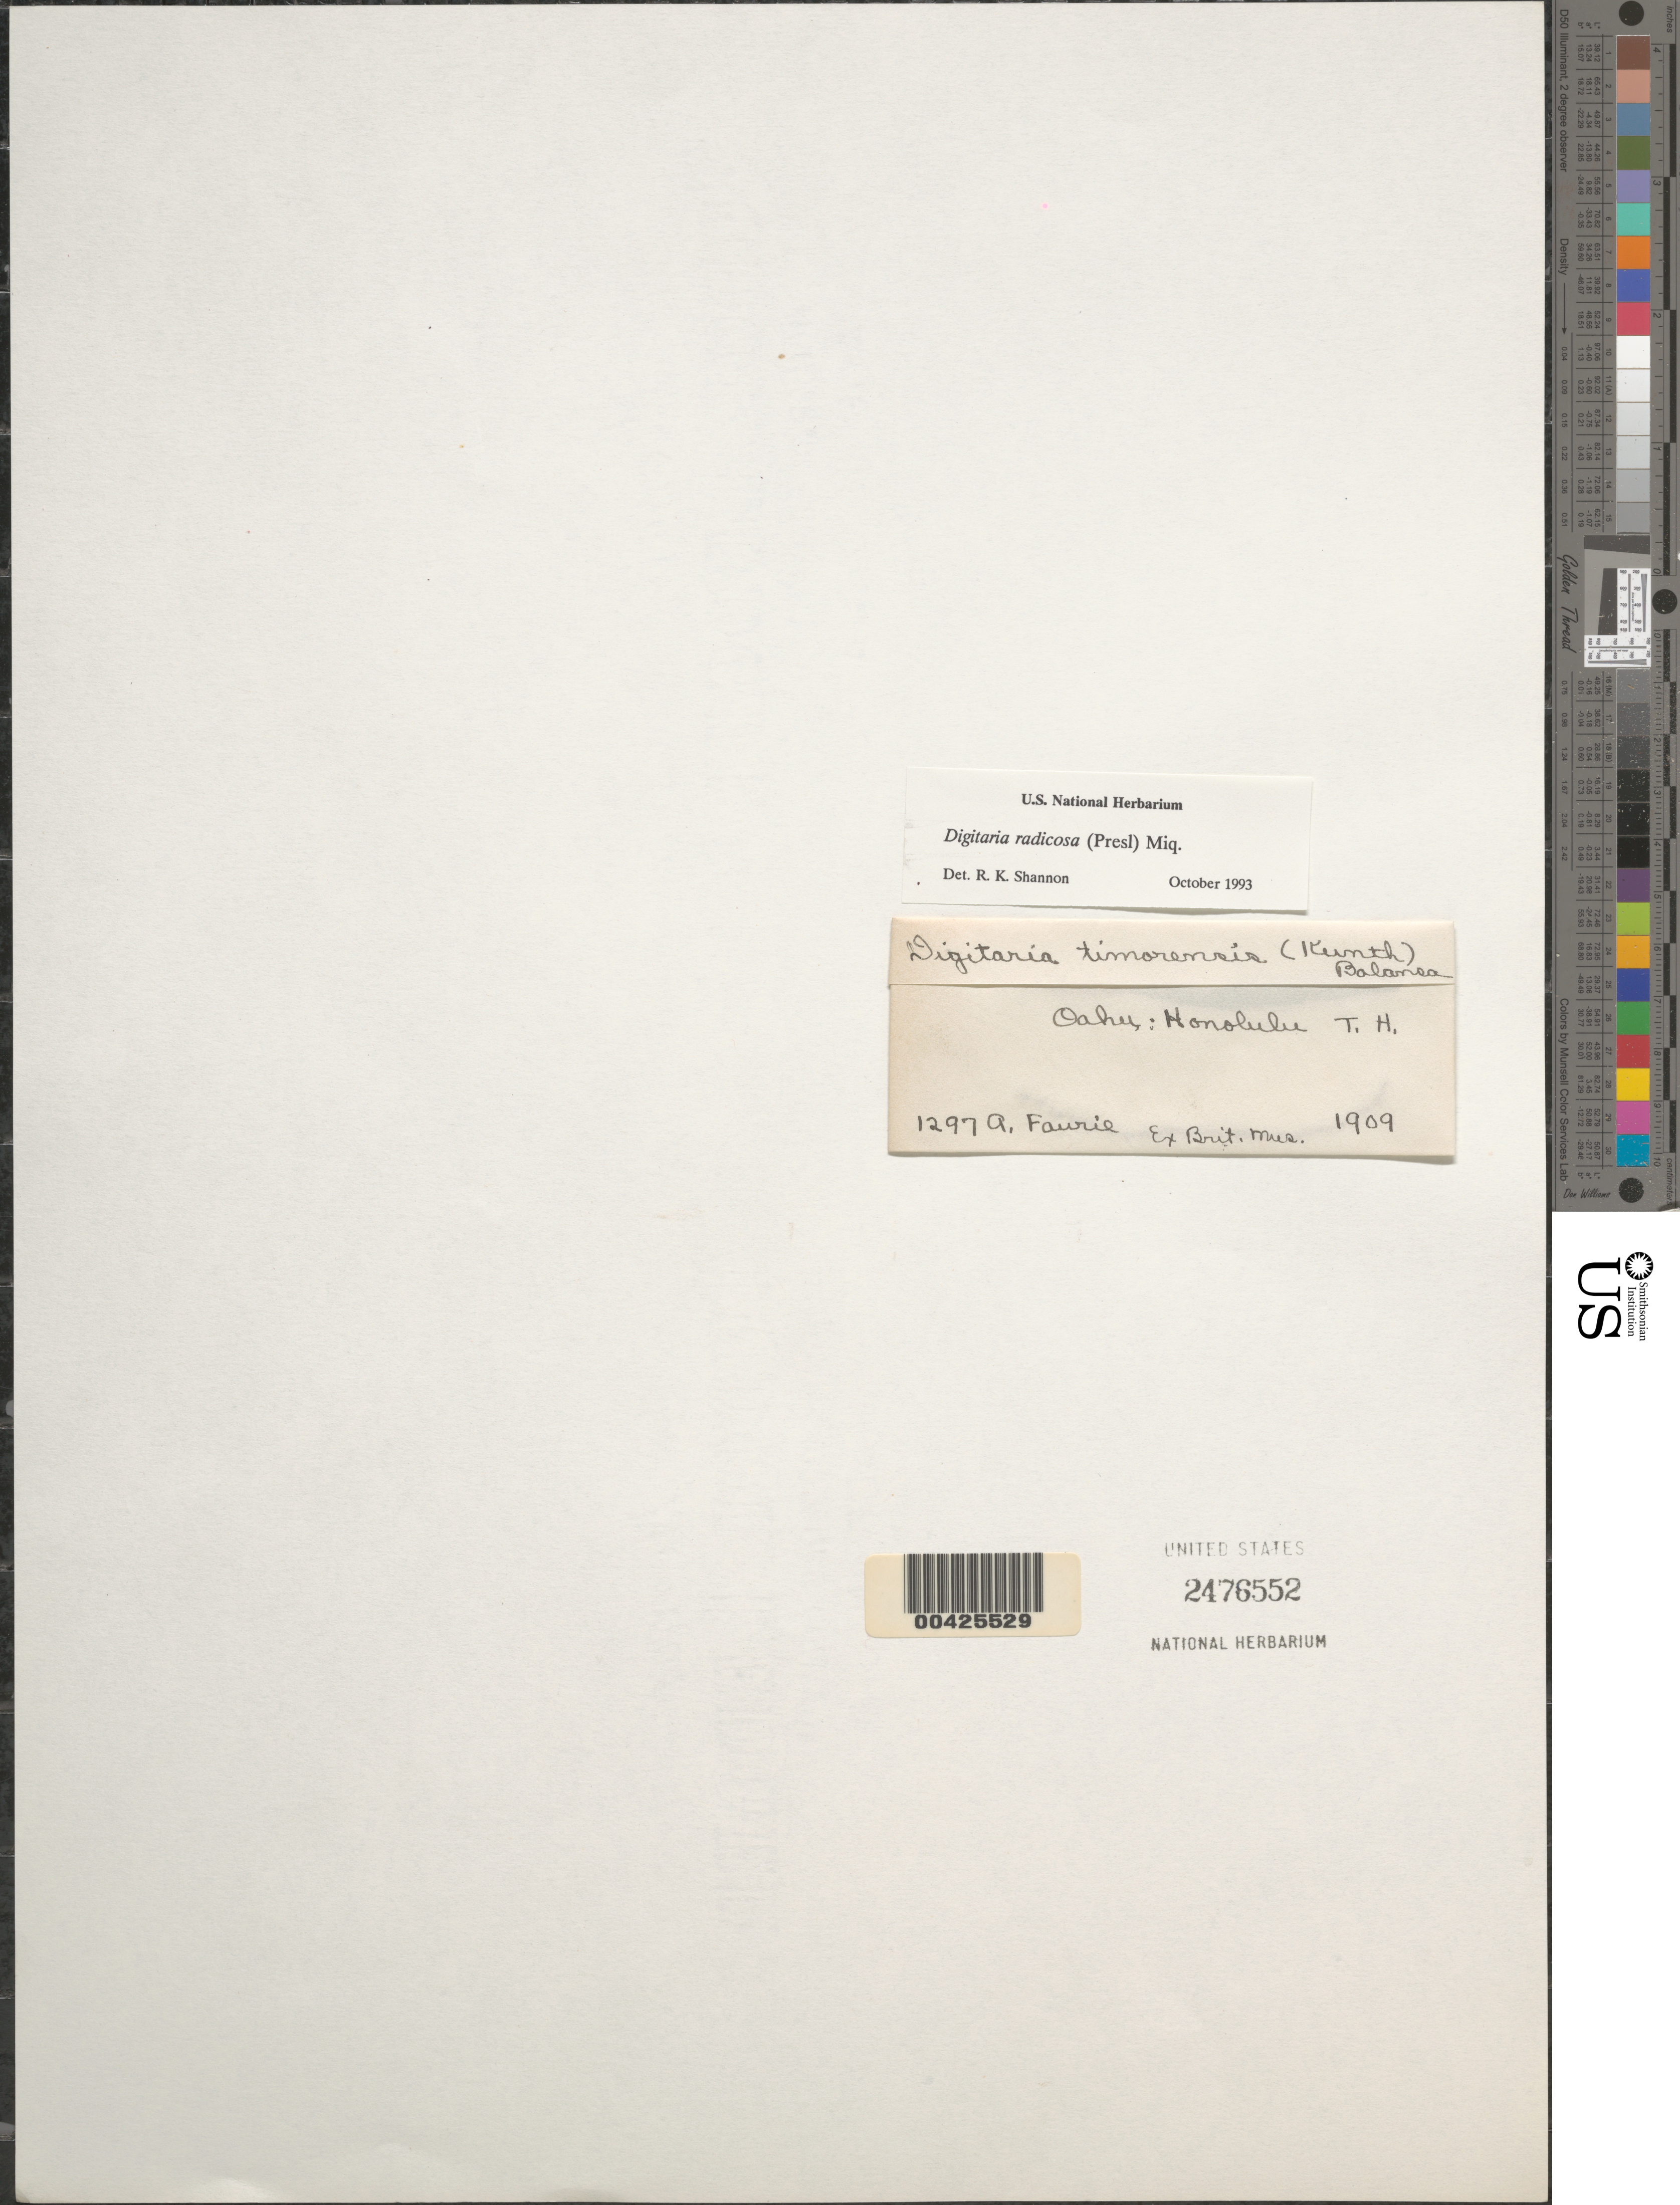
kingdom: Plantae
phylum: Tracheophyta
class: Liliopsida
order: Poales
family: Poaceae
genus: Digitaria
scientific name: Digitaria radicosa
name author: (J. Presl) Miq.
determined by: Shannon, R. K., (UNITED STATES)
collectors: A. Faurie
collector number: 1297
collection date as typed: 1909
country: United States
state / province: Hawaii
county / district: Honolulu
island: Oahu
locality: Honolulu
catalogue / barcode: US 2476552